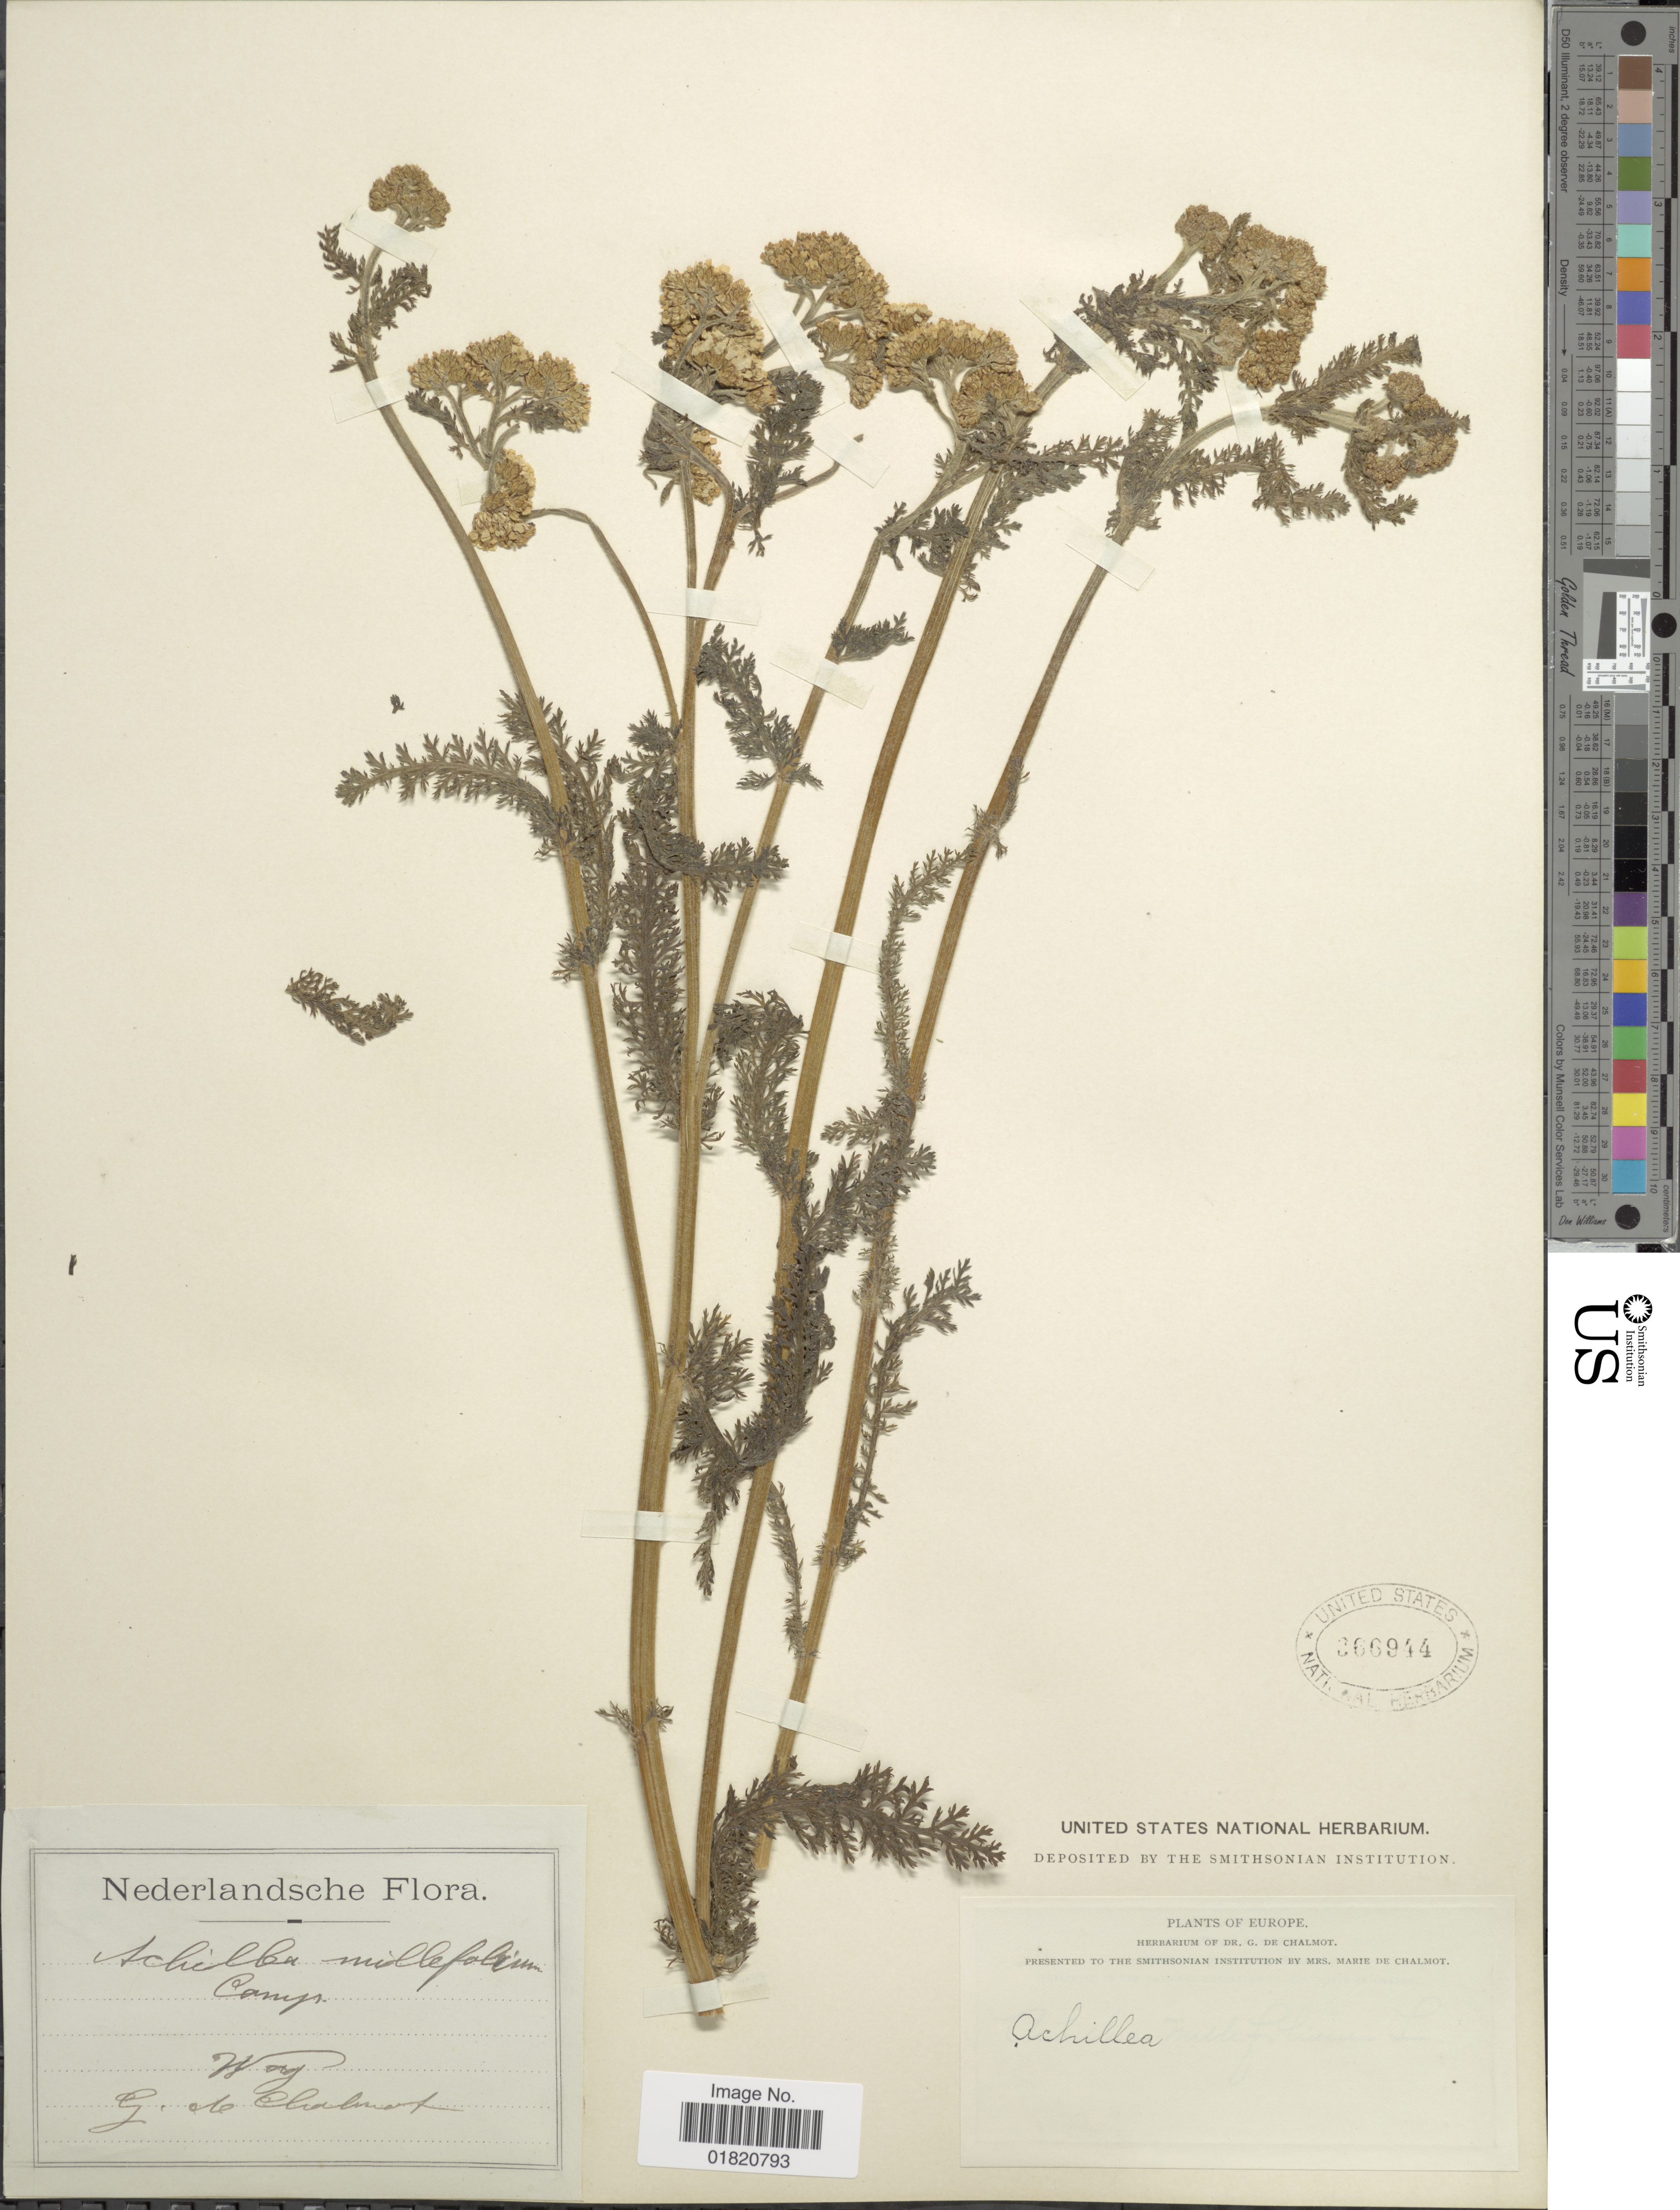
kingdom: Plantae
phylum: Tracheophyta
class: Magnoliopsida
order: Asterales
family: Asteraceae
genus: Achillea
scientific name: Achillea millefolium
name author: L.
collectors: G. de Chalmot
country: Netherlands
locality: Weeg.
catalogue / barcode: US 366944